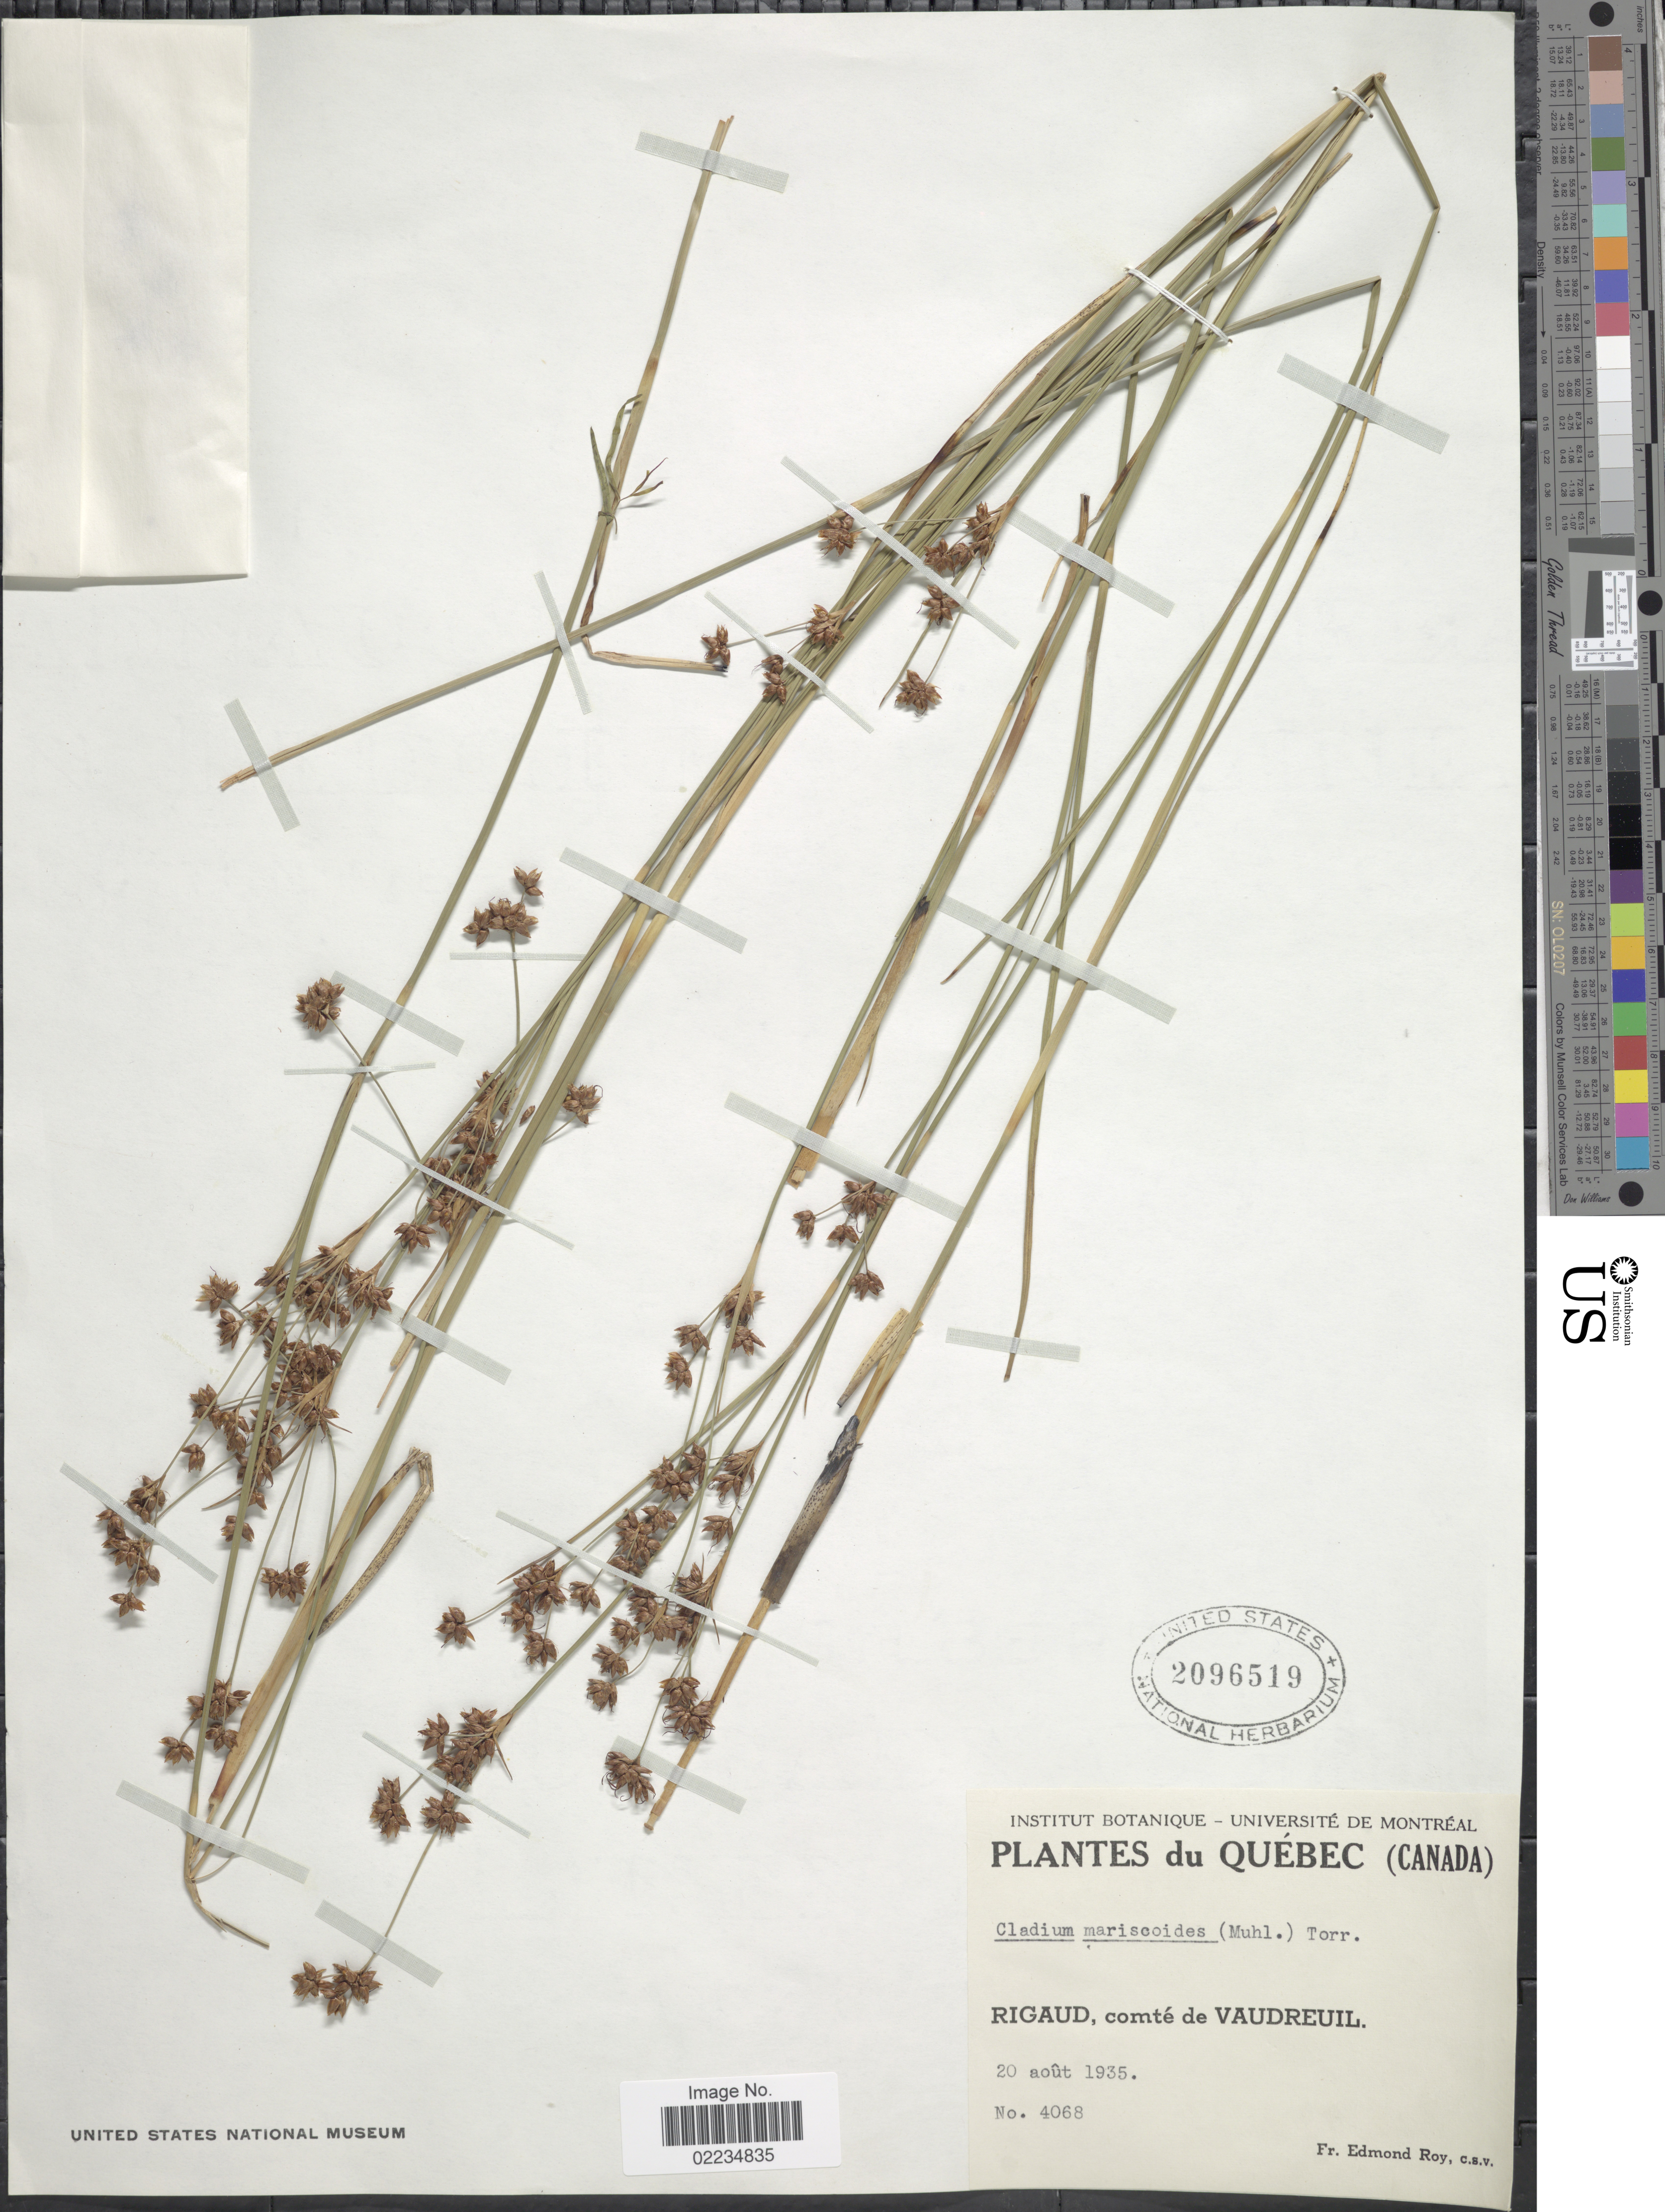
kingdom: Plantae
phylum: Tracheophyta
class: Liliopsida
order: Poales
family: Cyperaceae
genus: Cladium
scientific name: Cladium mariscoides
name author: (Muhl.) Torr.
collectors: E. Roy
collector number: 4068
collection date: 1935-08-20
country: Canada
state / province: Quebec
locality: Dul Quebec (Canada), Rigaud, comte de Vaudreuil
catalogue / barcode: US 2096519